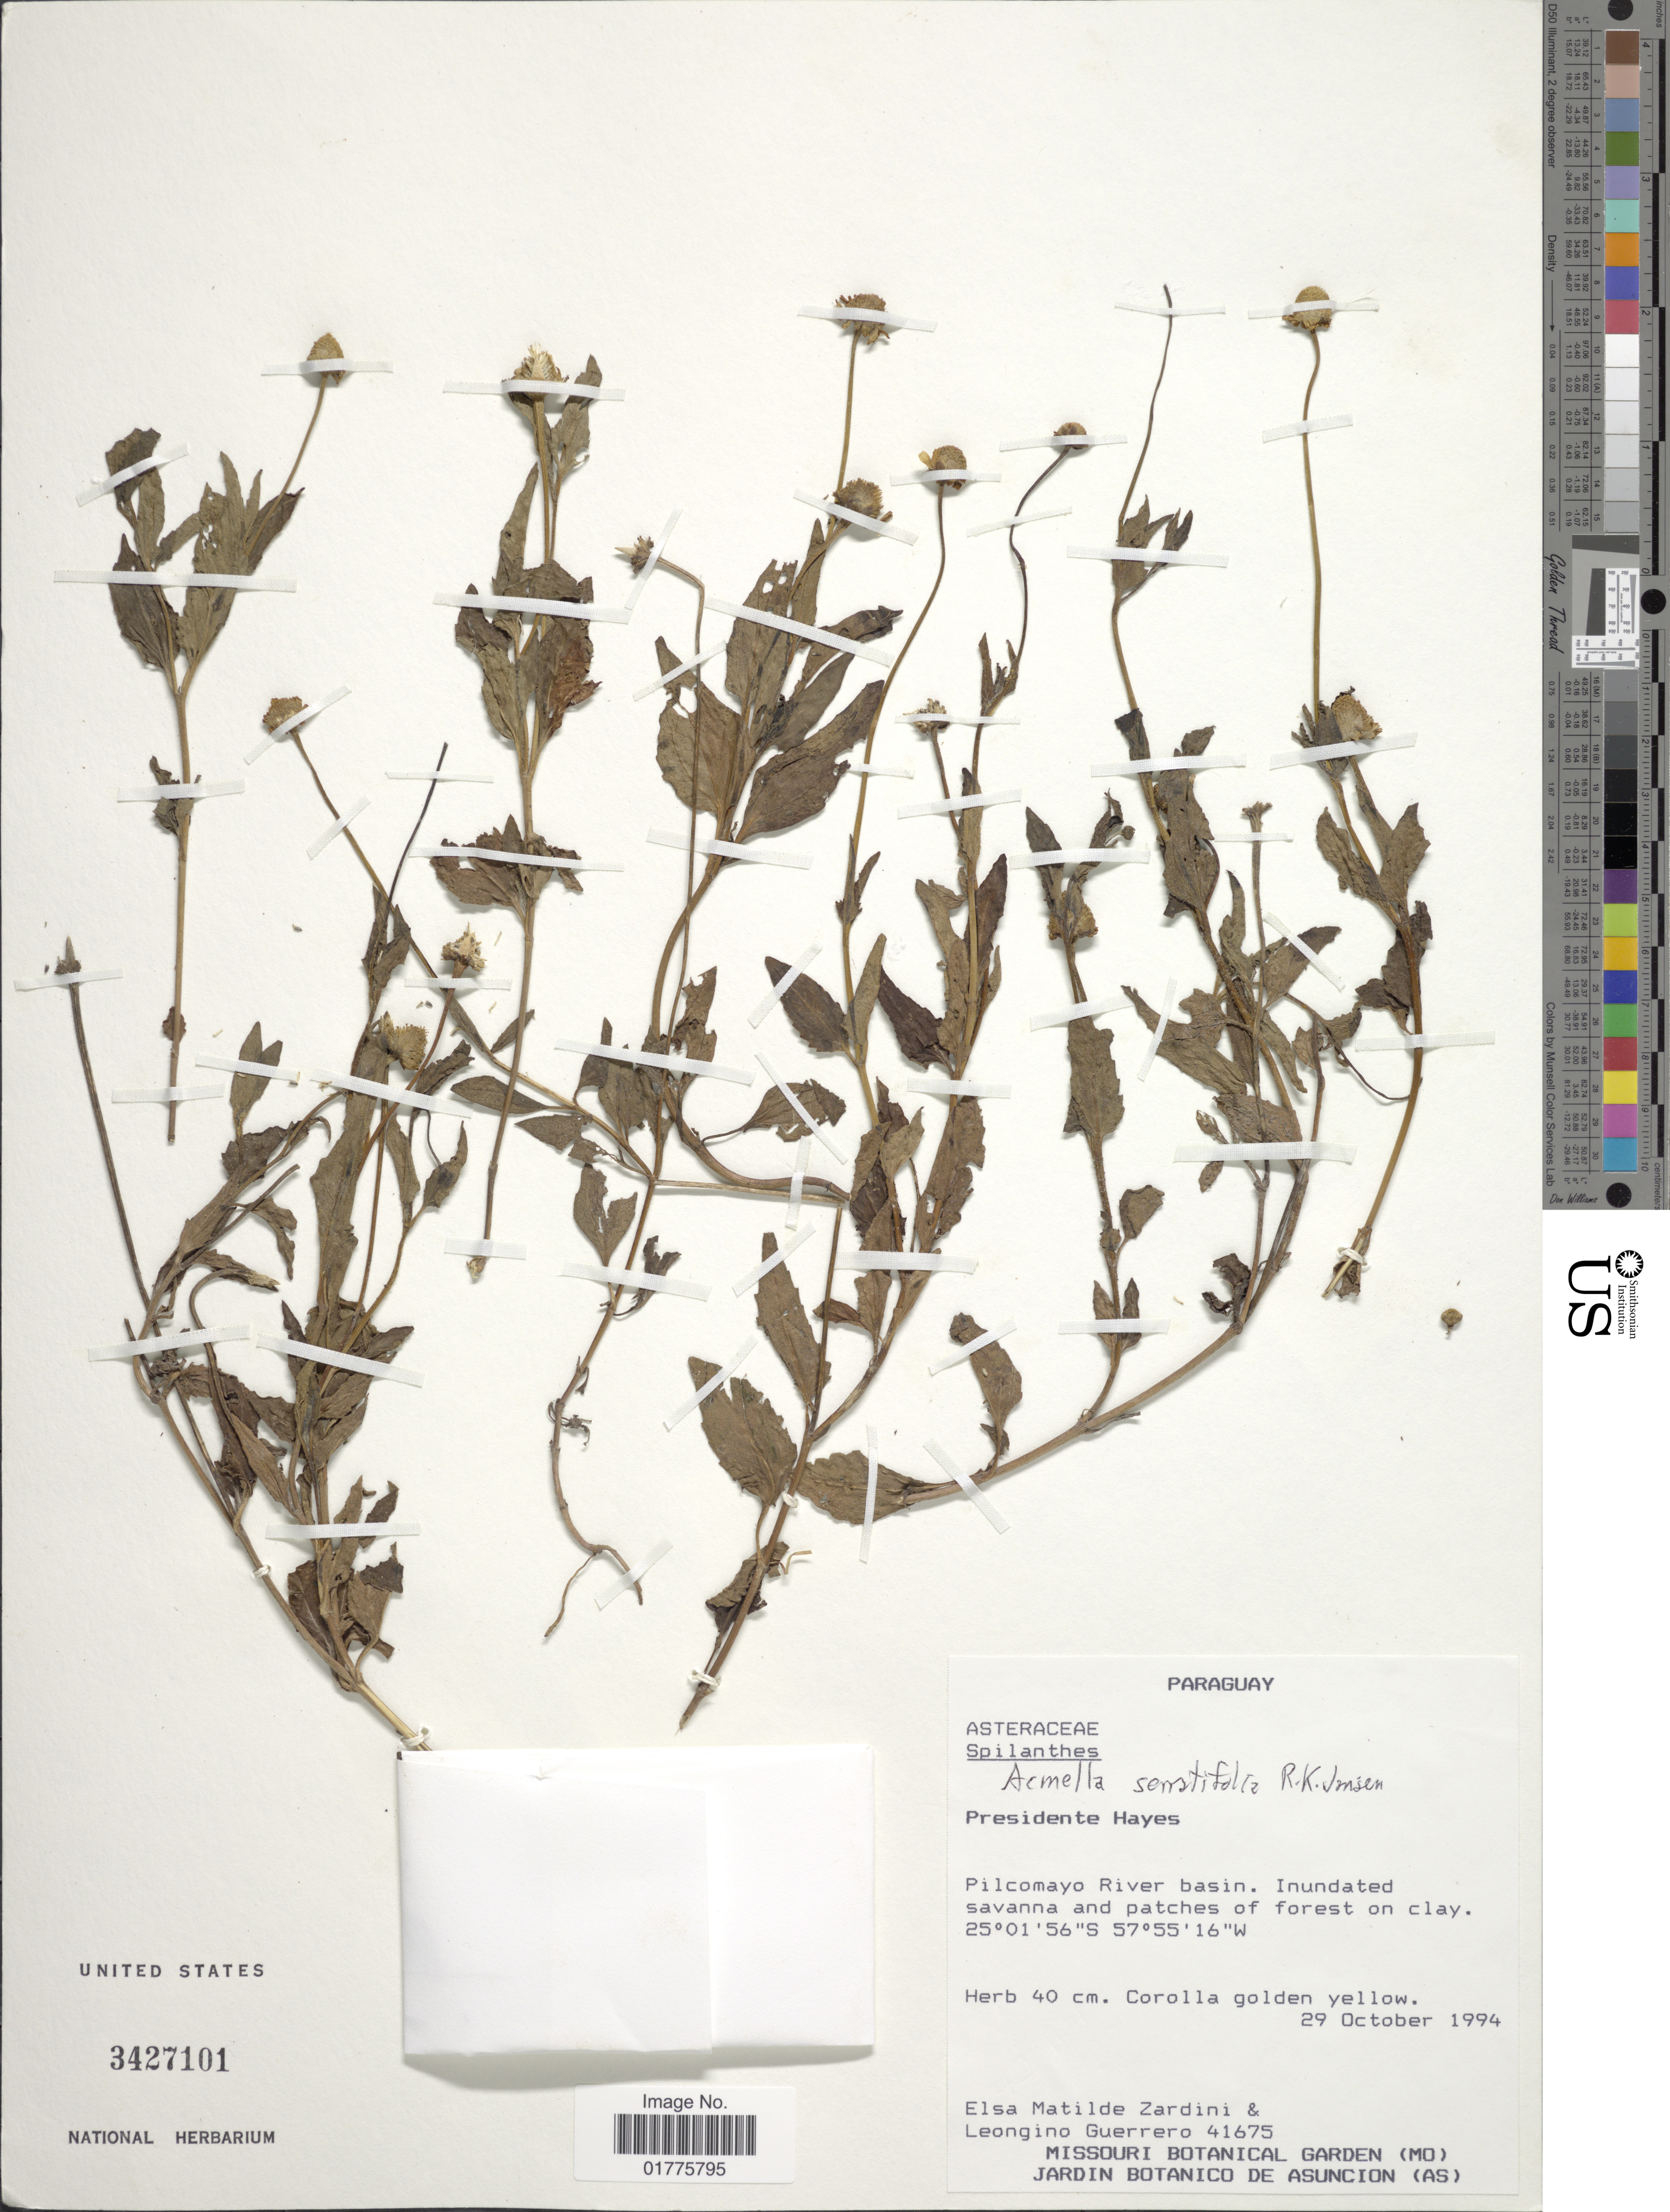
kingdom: Plantae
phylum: Tracheophyta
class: Magnoliopsida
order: Asterales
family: Asteraceae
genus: Acmella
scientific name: Acmella serratifolia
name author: R.K. Jansen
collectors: E. M. Zardini & L. Guerrero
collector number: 41675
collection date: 1994-10-29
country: Paraguay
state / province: Presidente Hayes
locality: Pilcomayo River basin, inundated savanna and patches of forest on clay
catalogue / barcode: US 3427101